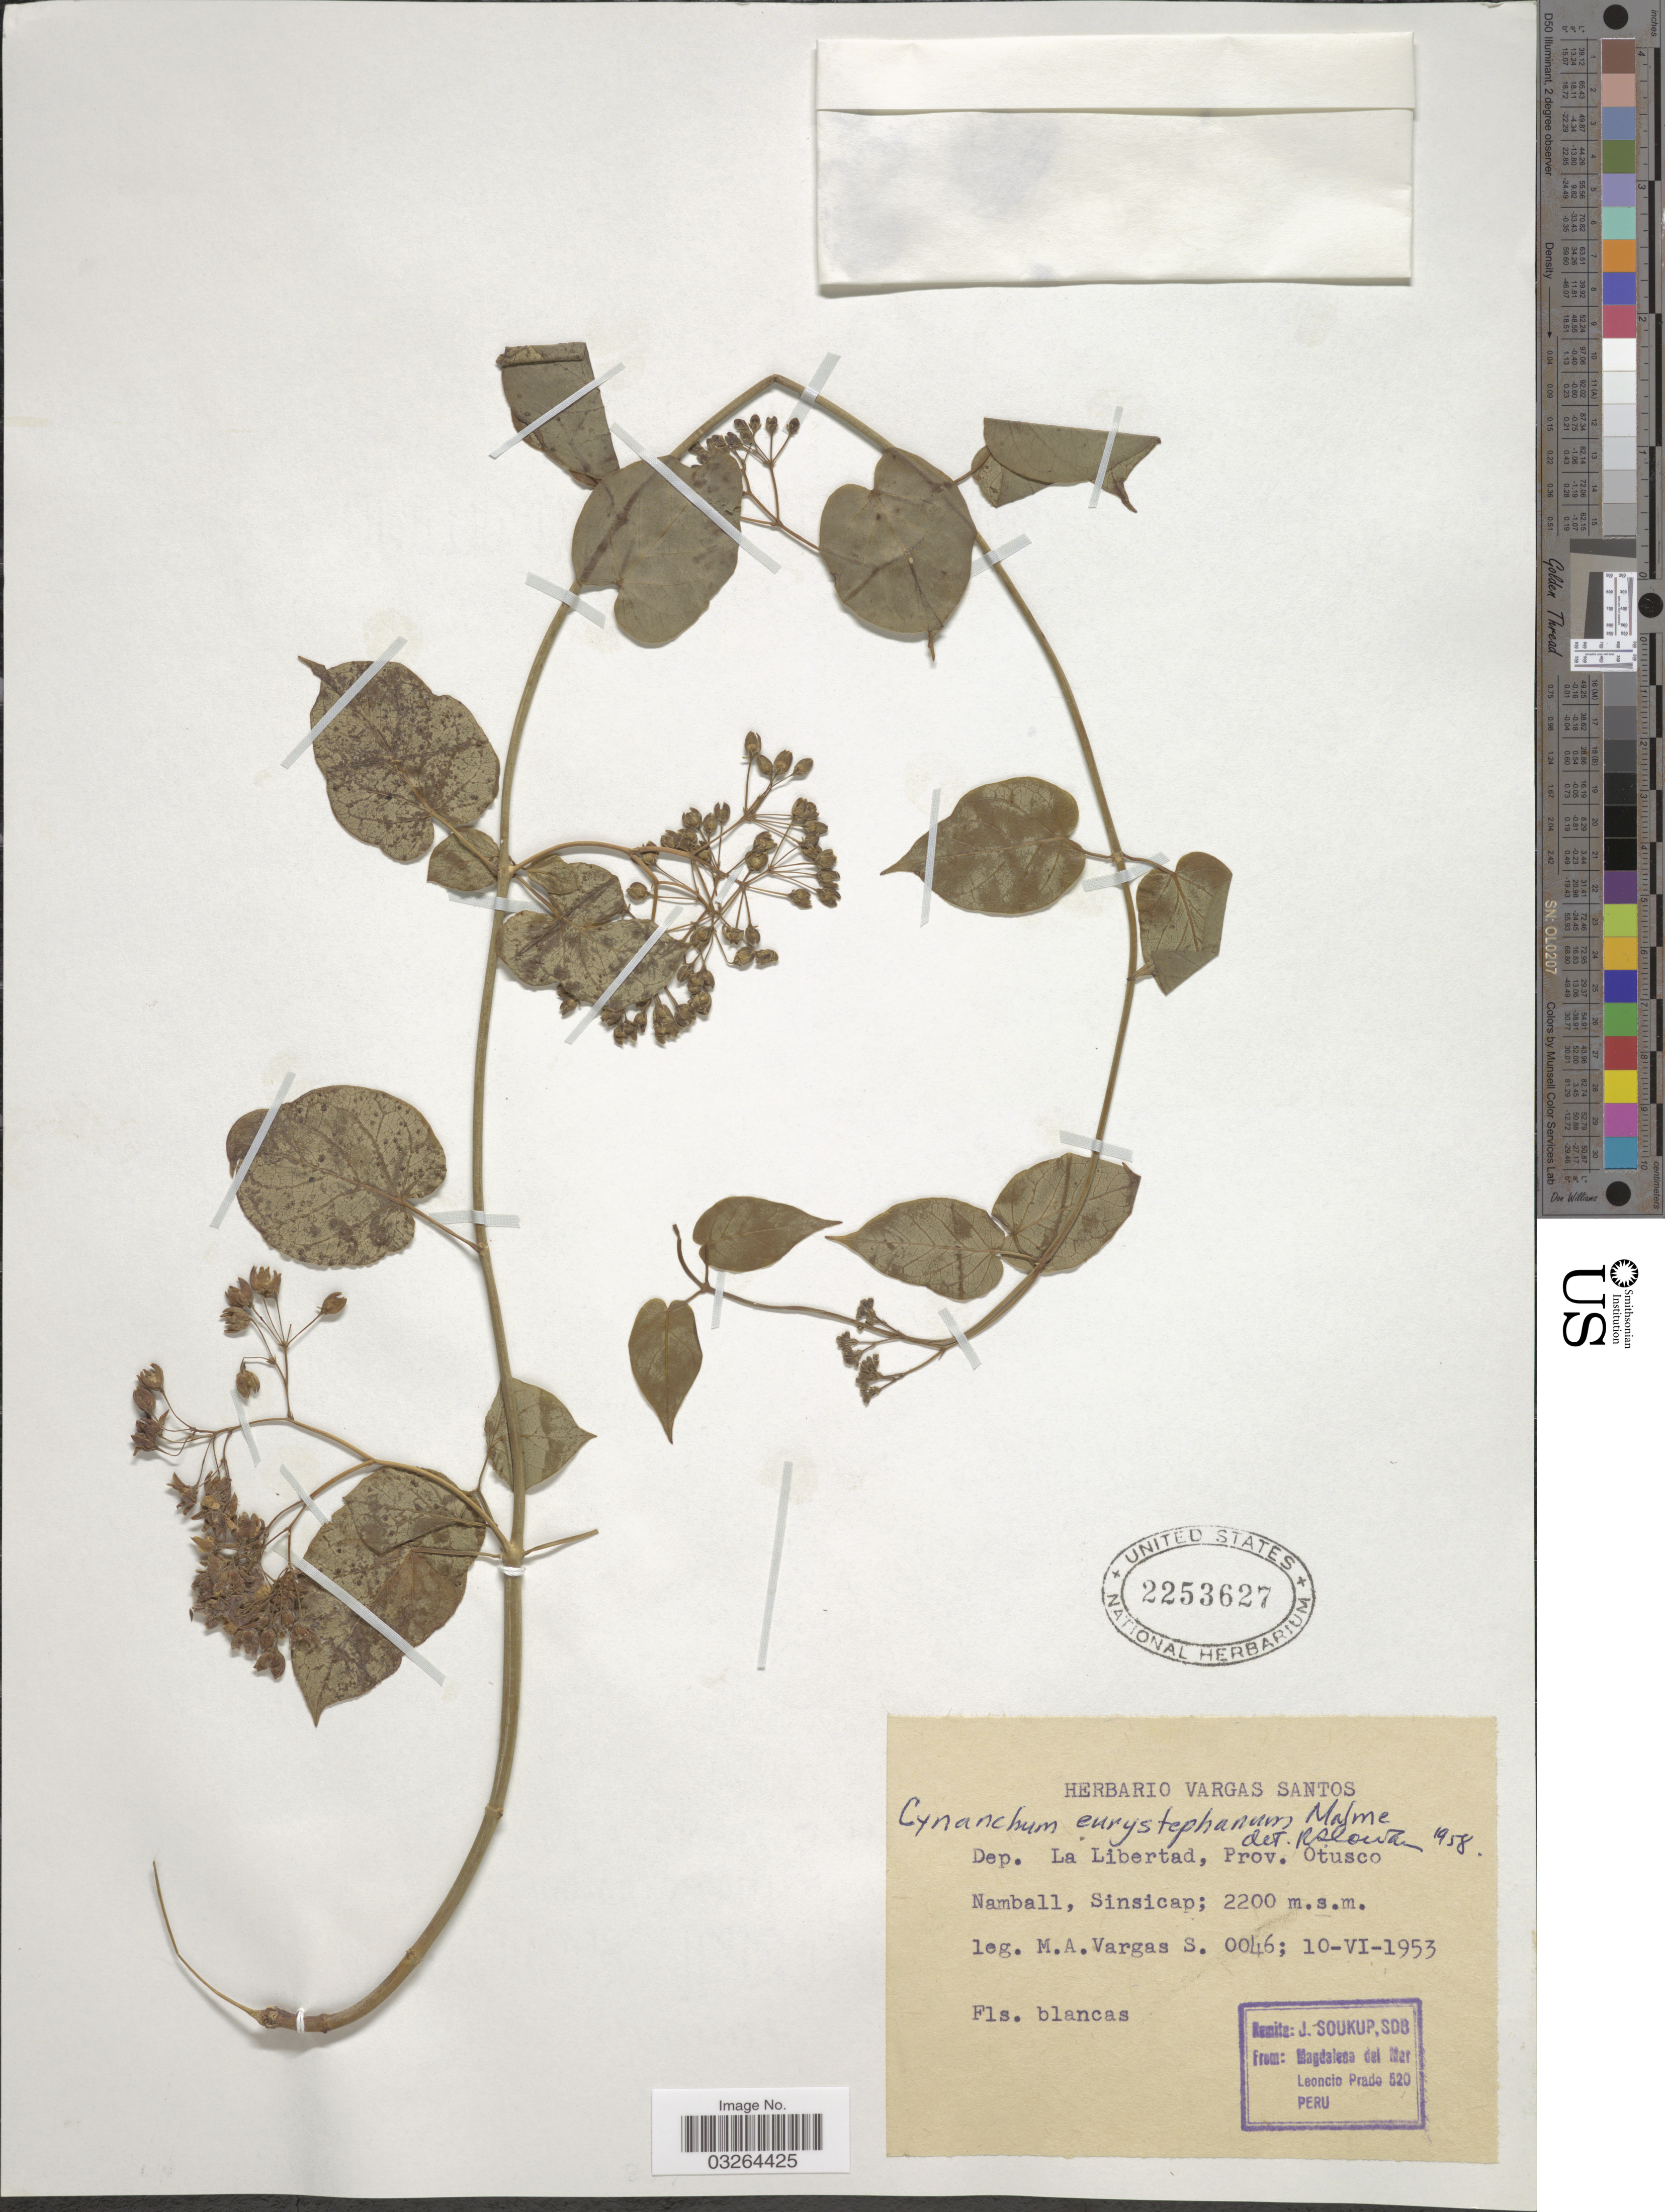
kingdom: Plantae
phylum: Tracheophyta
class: Magnoliopsida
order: Gentianales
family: Apocynaceae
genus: Cynanchum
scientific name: Cynanchum formosum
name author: N.E. Br.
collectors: M. Vargas S.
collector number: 0046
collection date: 1953-06-10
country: Peru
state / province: La Libertad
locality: Dep. Libertad, Prov. Otusco. Namball, Sinsicap.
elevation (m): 2200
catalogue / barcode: US 2253629